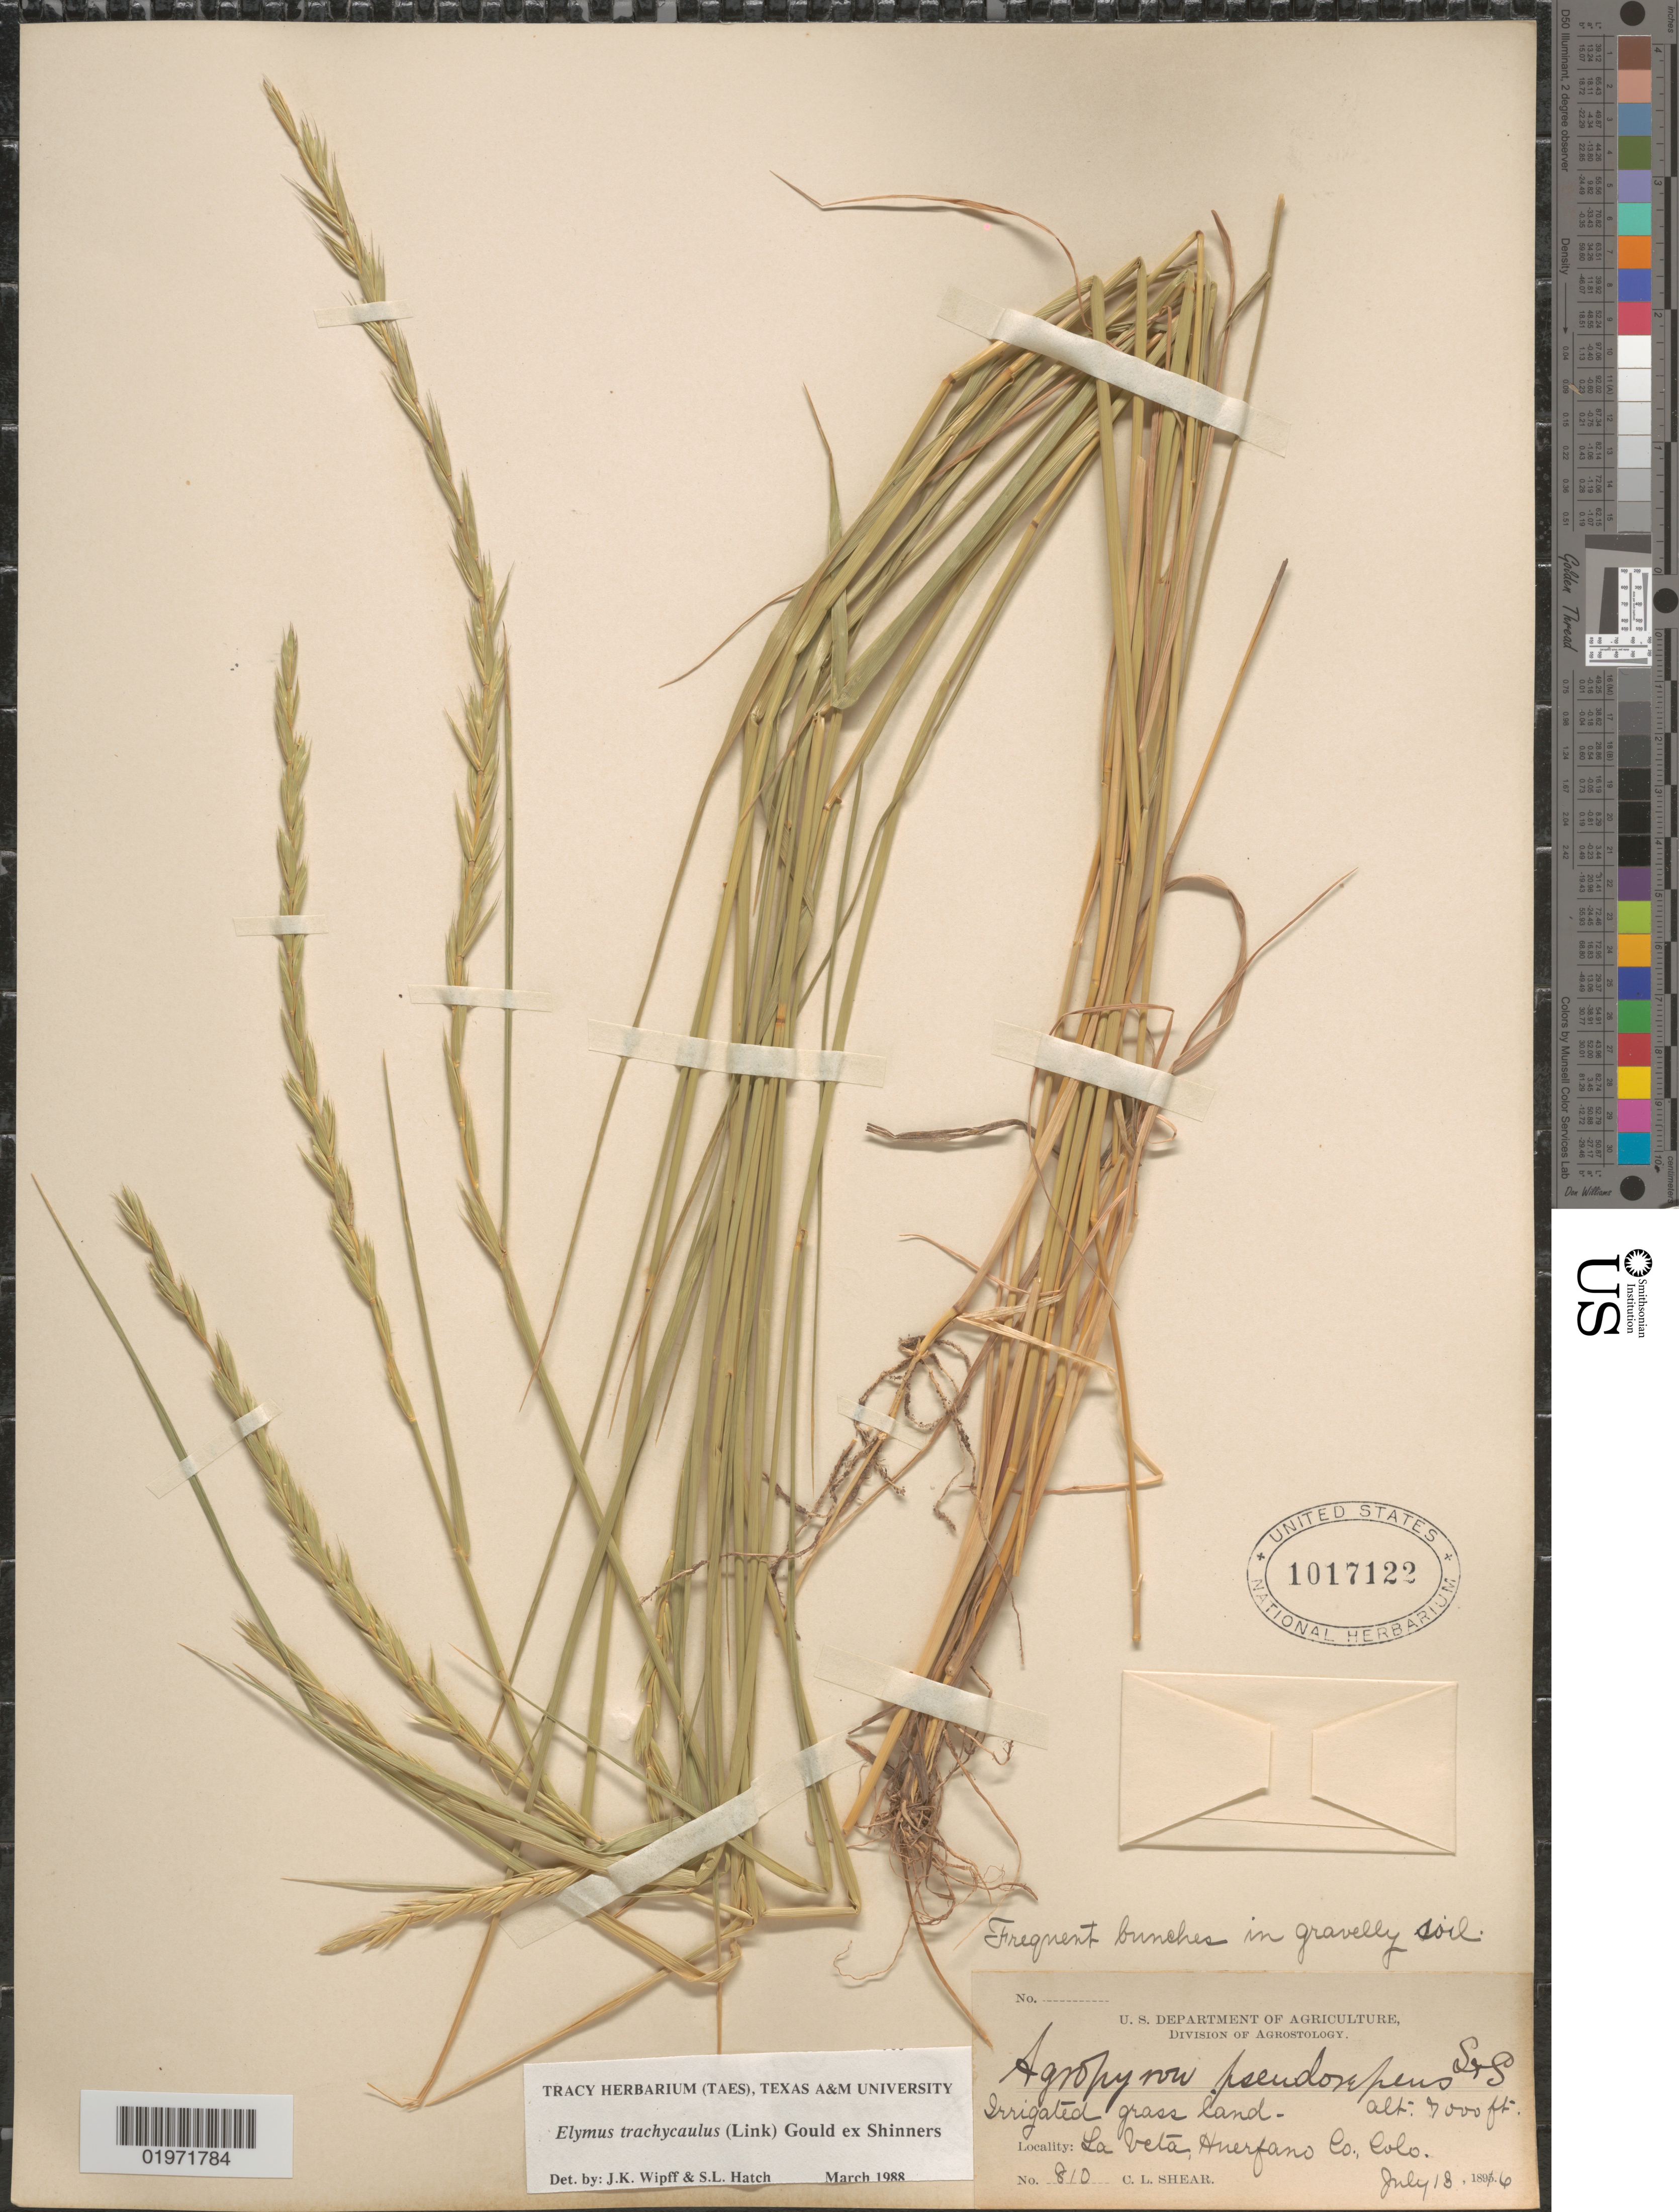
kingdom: Plantae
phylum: Tracheophyta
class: Liliopsida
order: Poales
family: Poaceae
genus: Elymus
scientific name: Elymus trachycaulus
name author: (Link) Gould ex Shinners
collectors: C. L. Shear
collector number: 810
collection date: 1896-07-13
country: United States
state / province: Colorado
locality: Irrigated grass land. La Veta, Huerfano Co.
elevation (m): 2134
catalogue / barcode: US 1017122